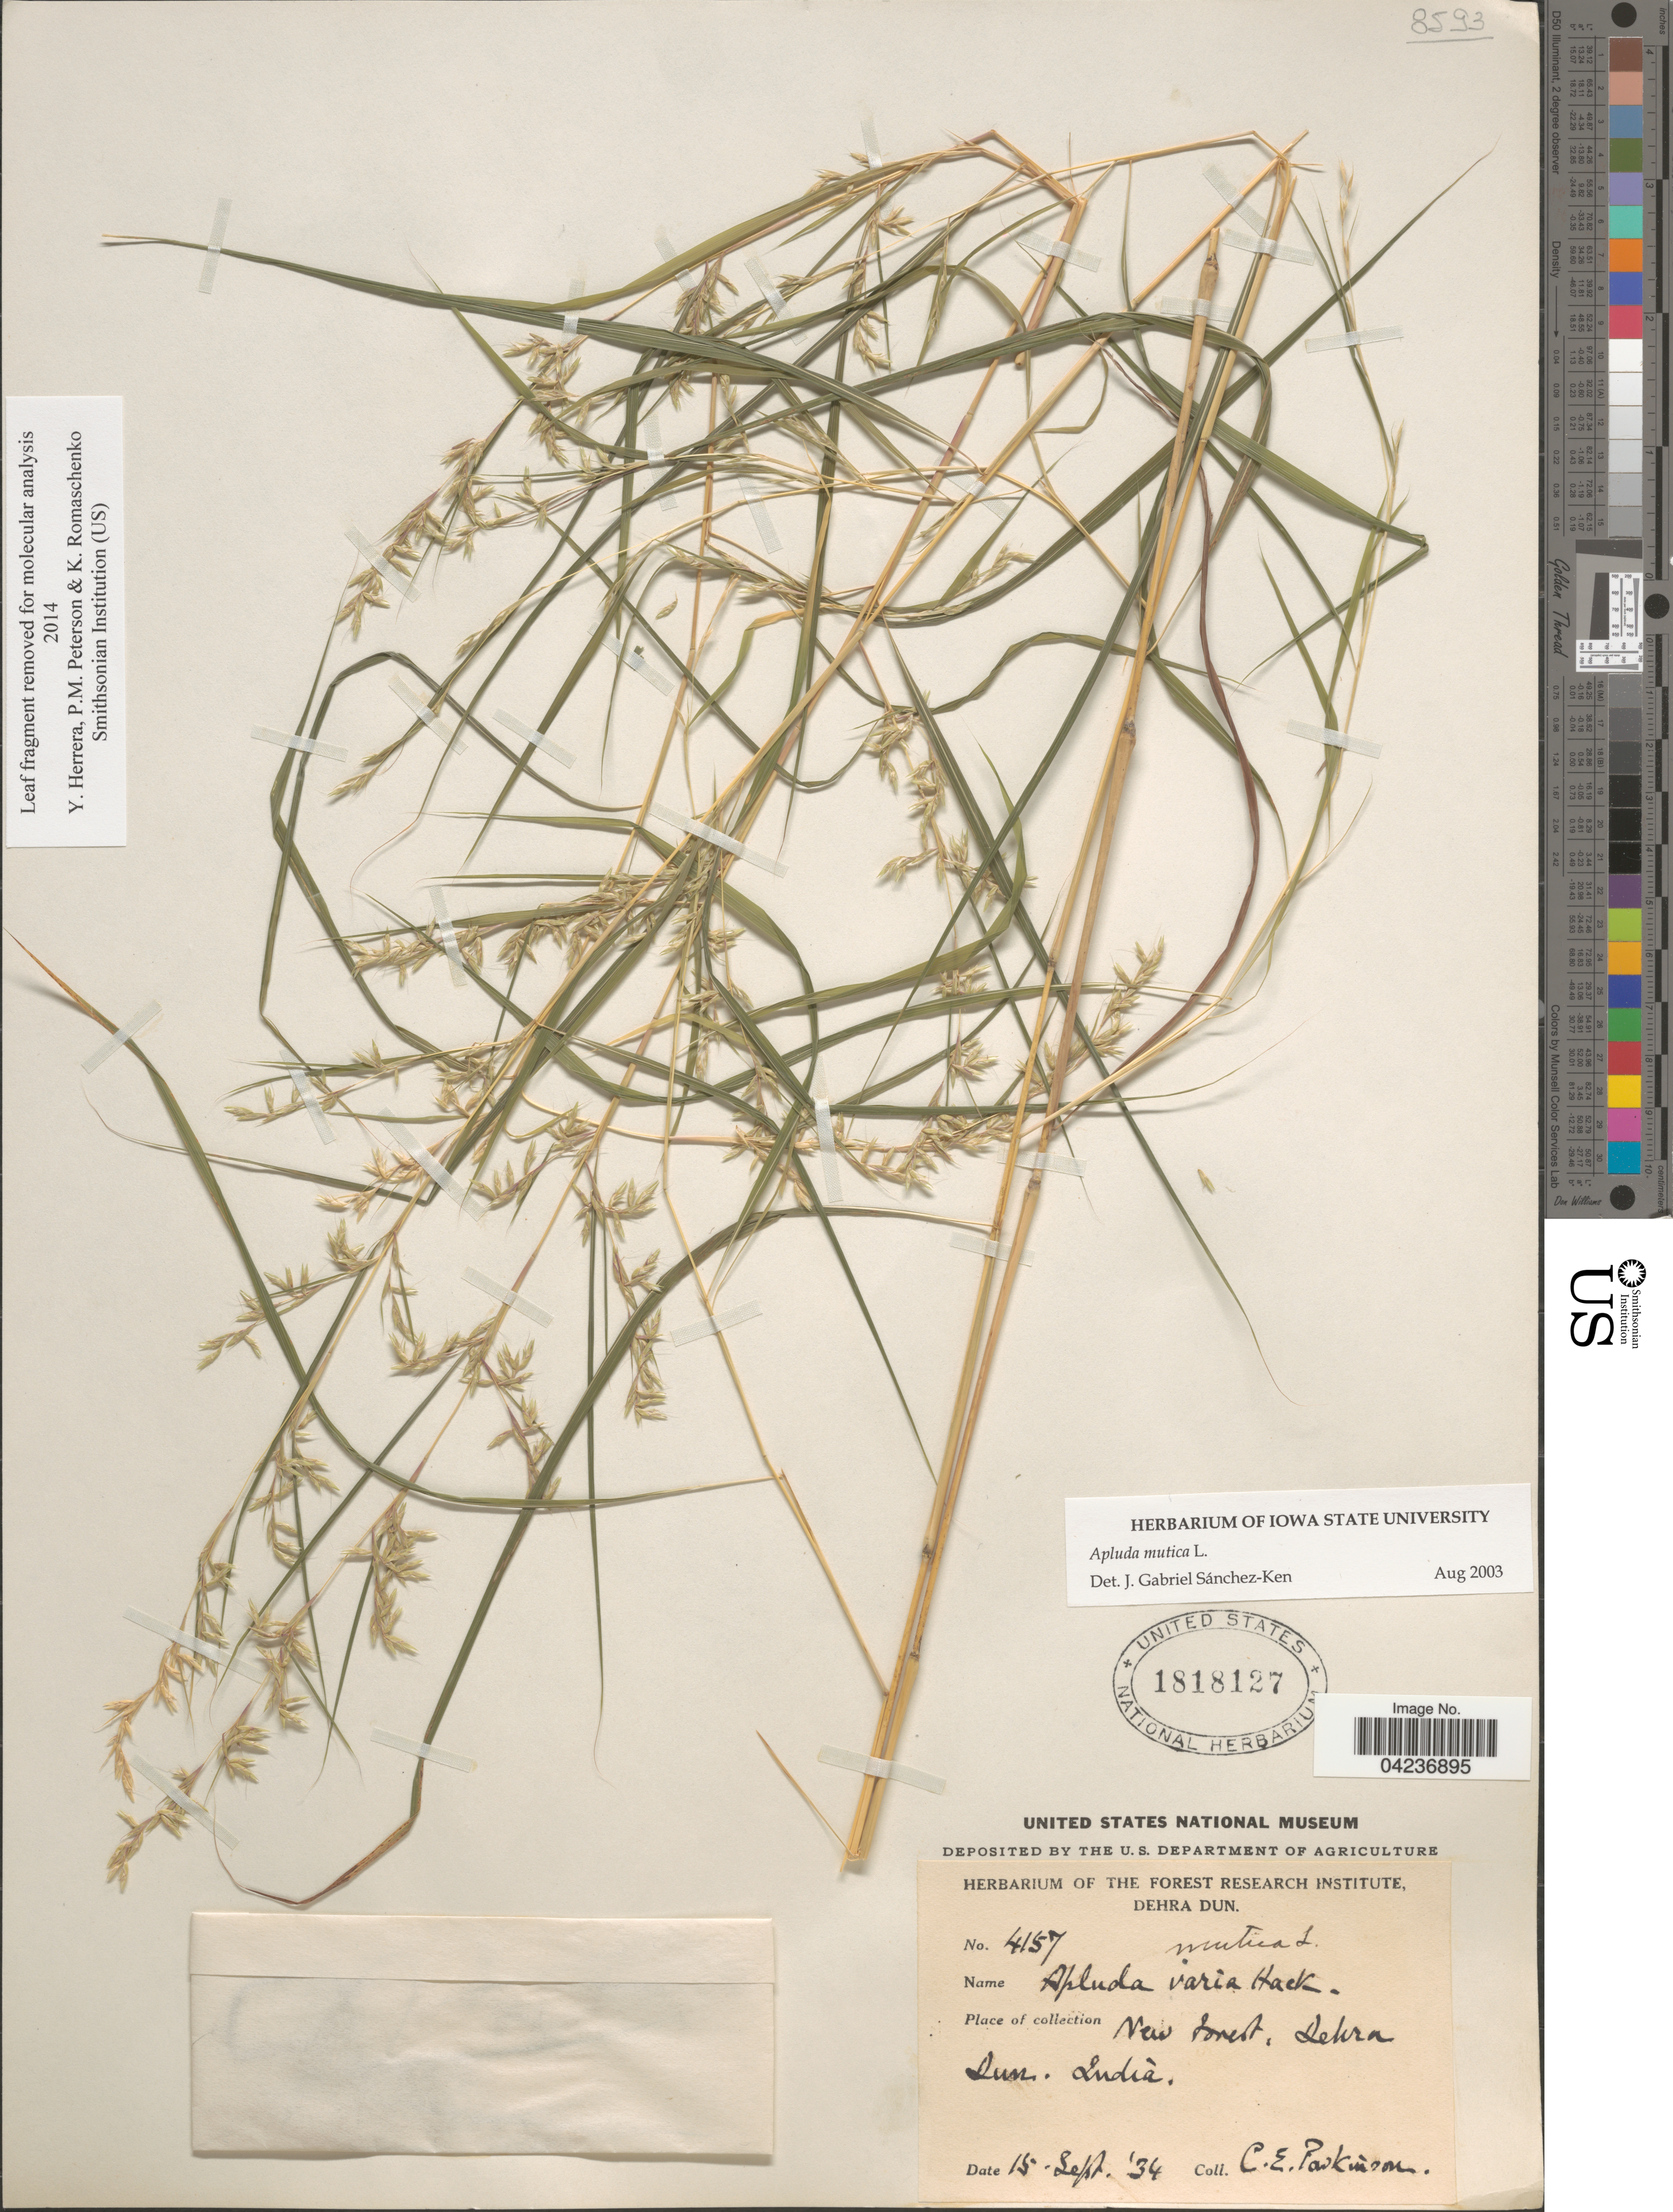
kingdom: Plantae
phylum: Tracheophyta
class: Liliopsida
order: Poales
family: Poaceae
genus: Apluda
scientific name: Apluda mutica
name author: L.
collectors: C. E. Parkinson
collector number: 4157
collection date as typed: Transcribed d/m/y: 15/9/34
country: India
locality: New forest, Dehra Dun.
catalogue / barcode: US 1818127